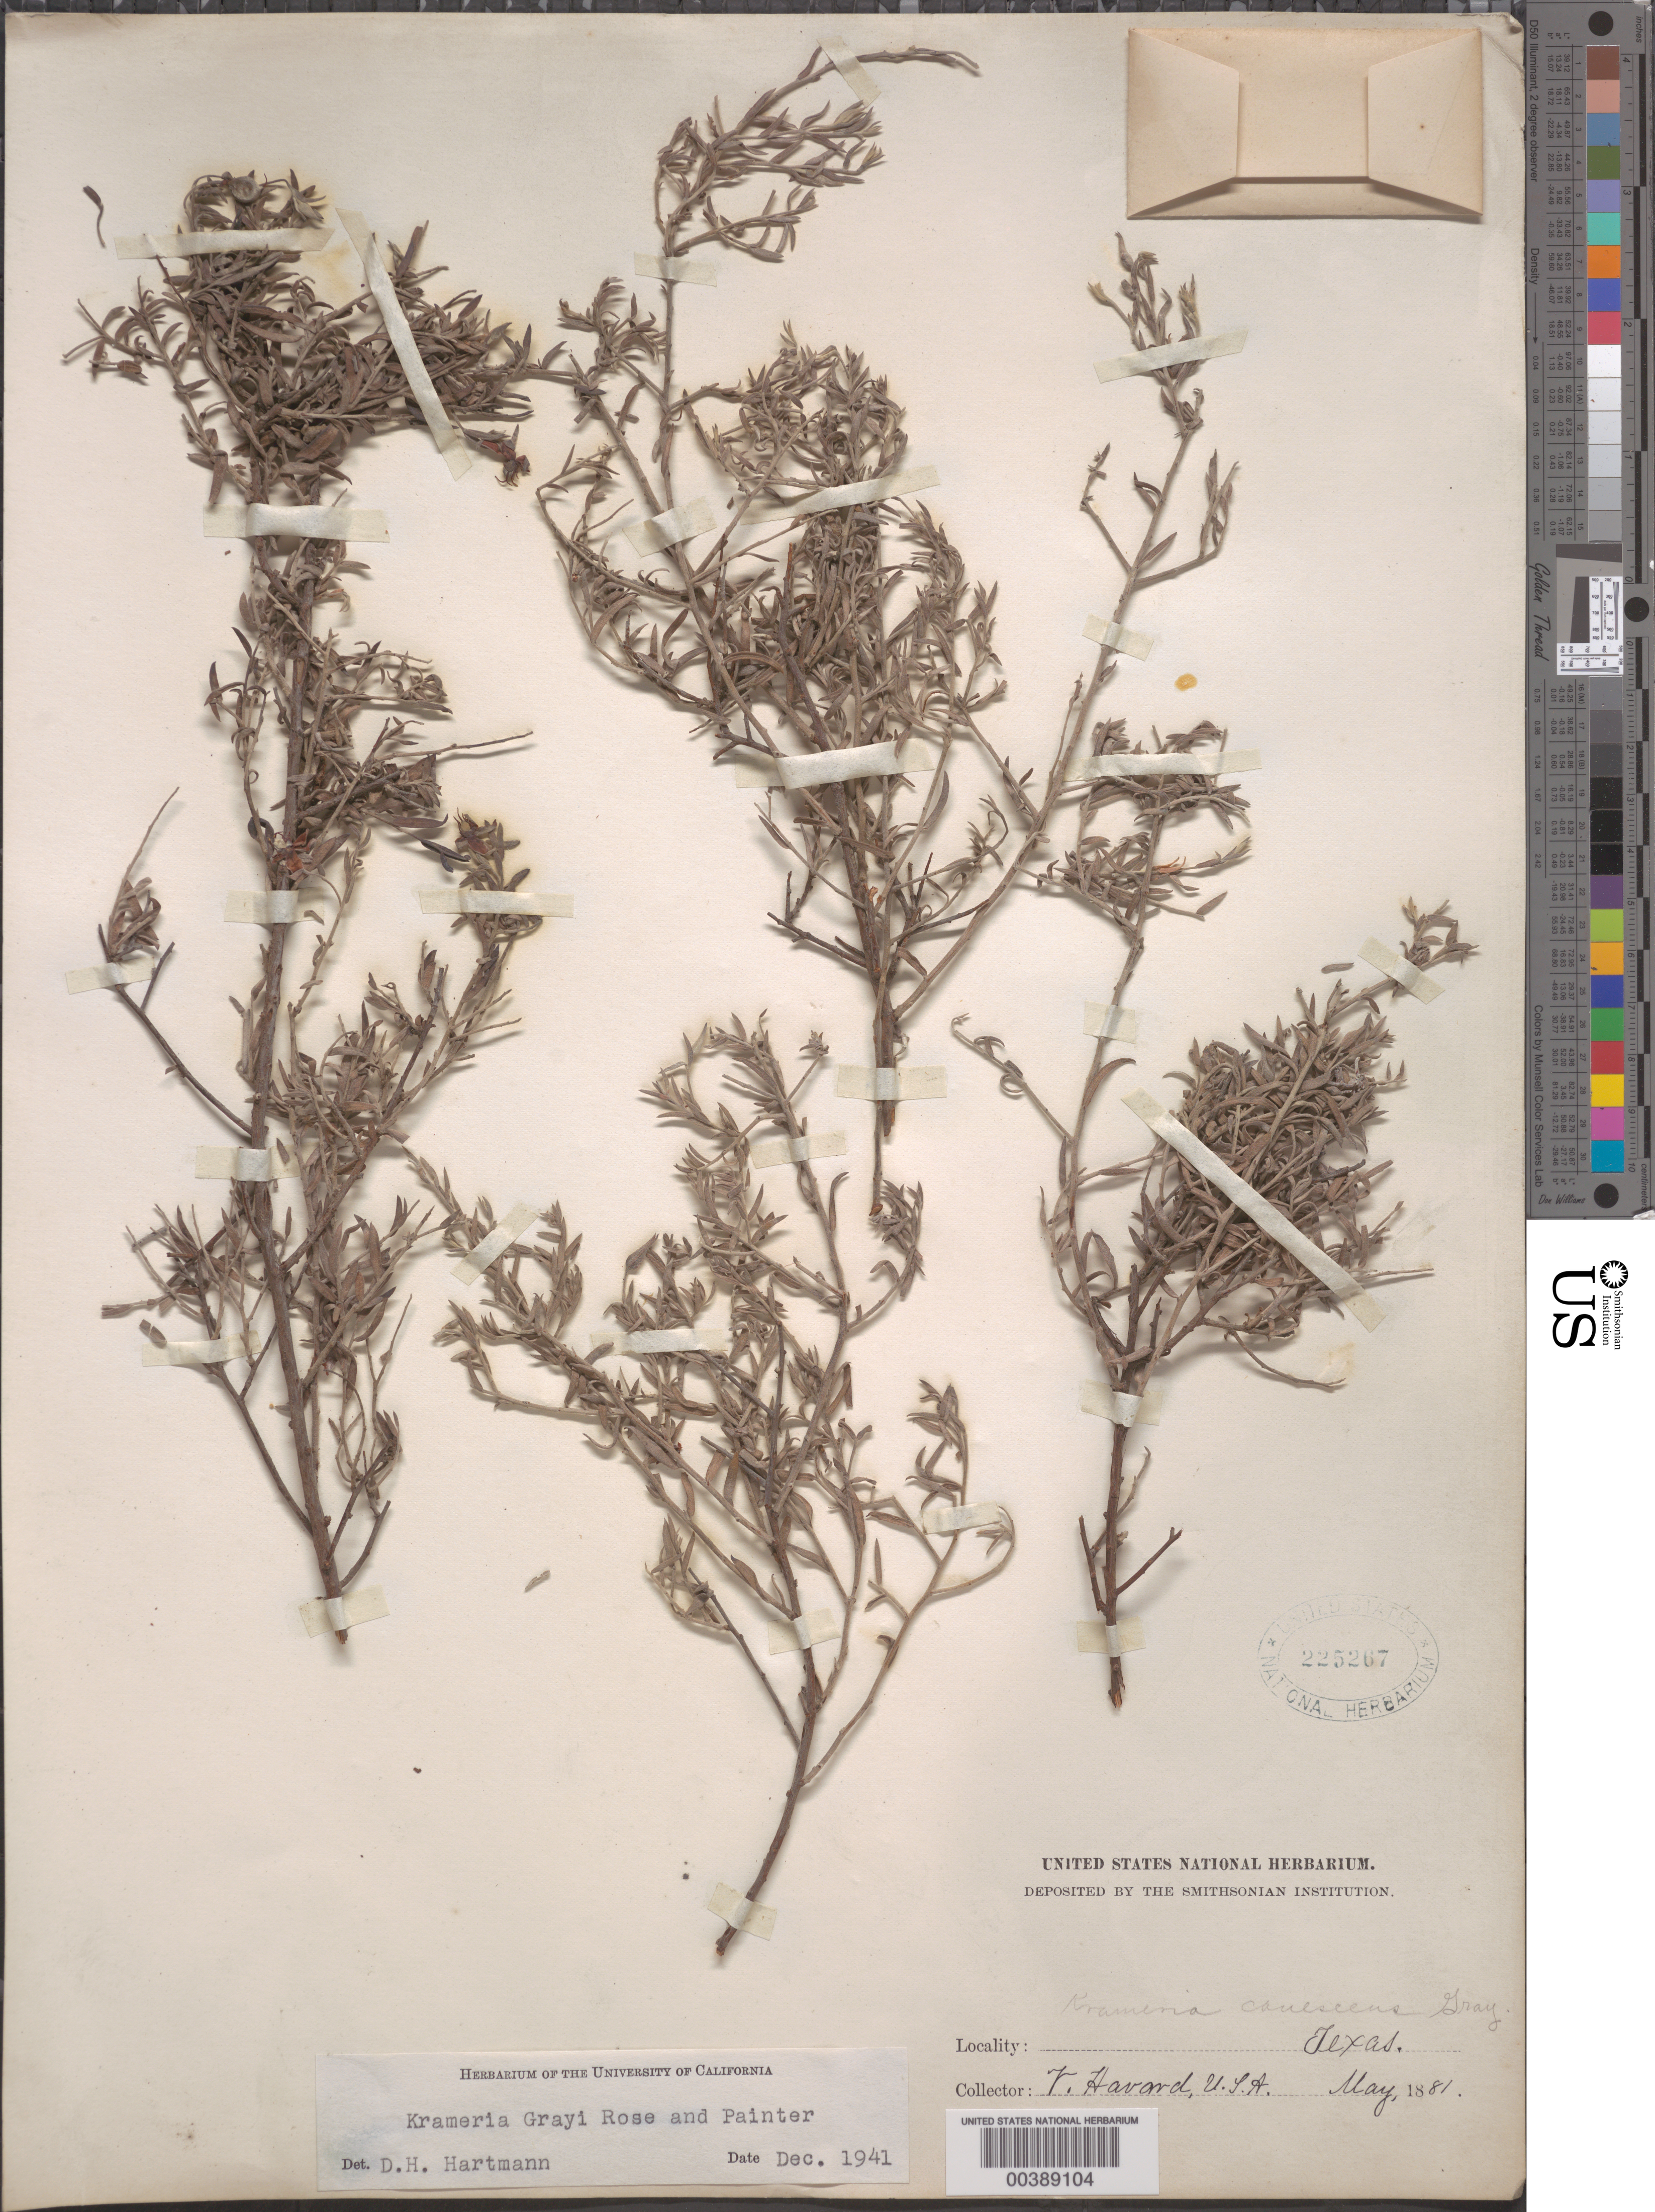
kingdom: Plantae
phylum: Tracheophyta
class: Magnoliopsida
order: Zygophyllales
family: Krameriaceae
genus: Krameria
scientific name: Krameria grayi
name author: Rose & J.H. Painter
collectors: V. Havard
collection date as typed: May 1881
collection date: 1881-05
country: United States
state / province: Texas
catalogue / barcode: US 225267